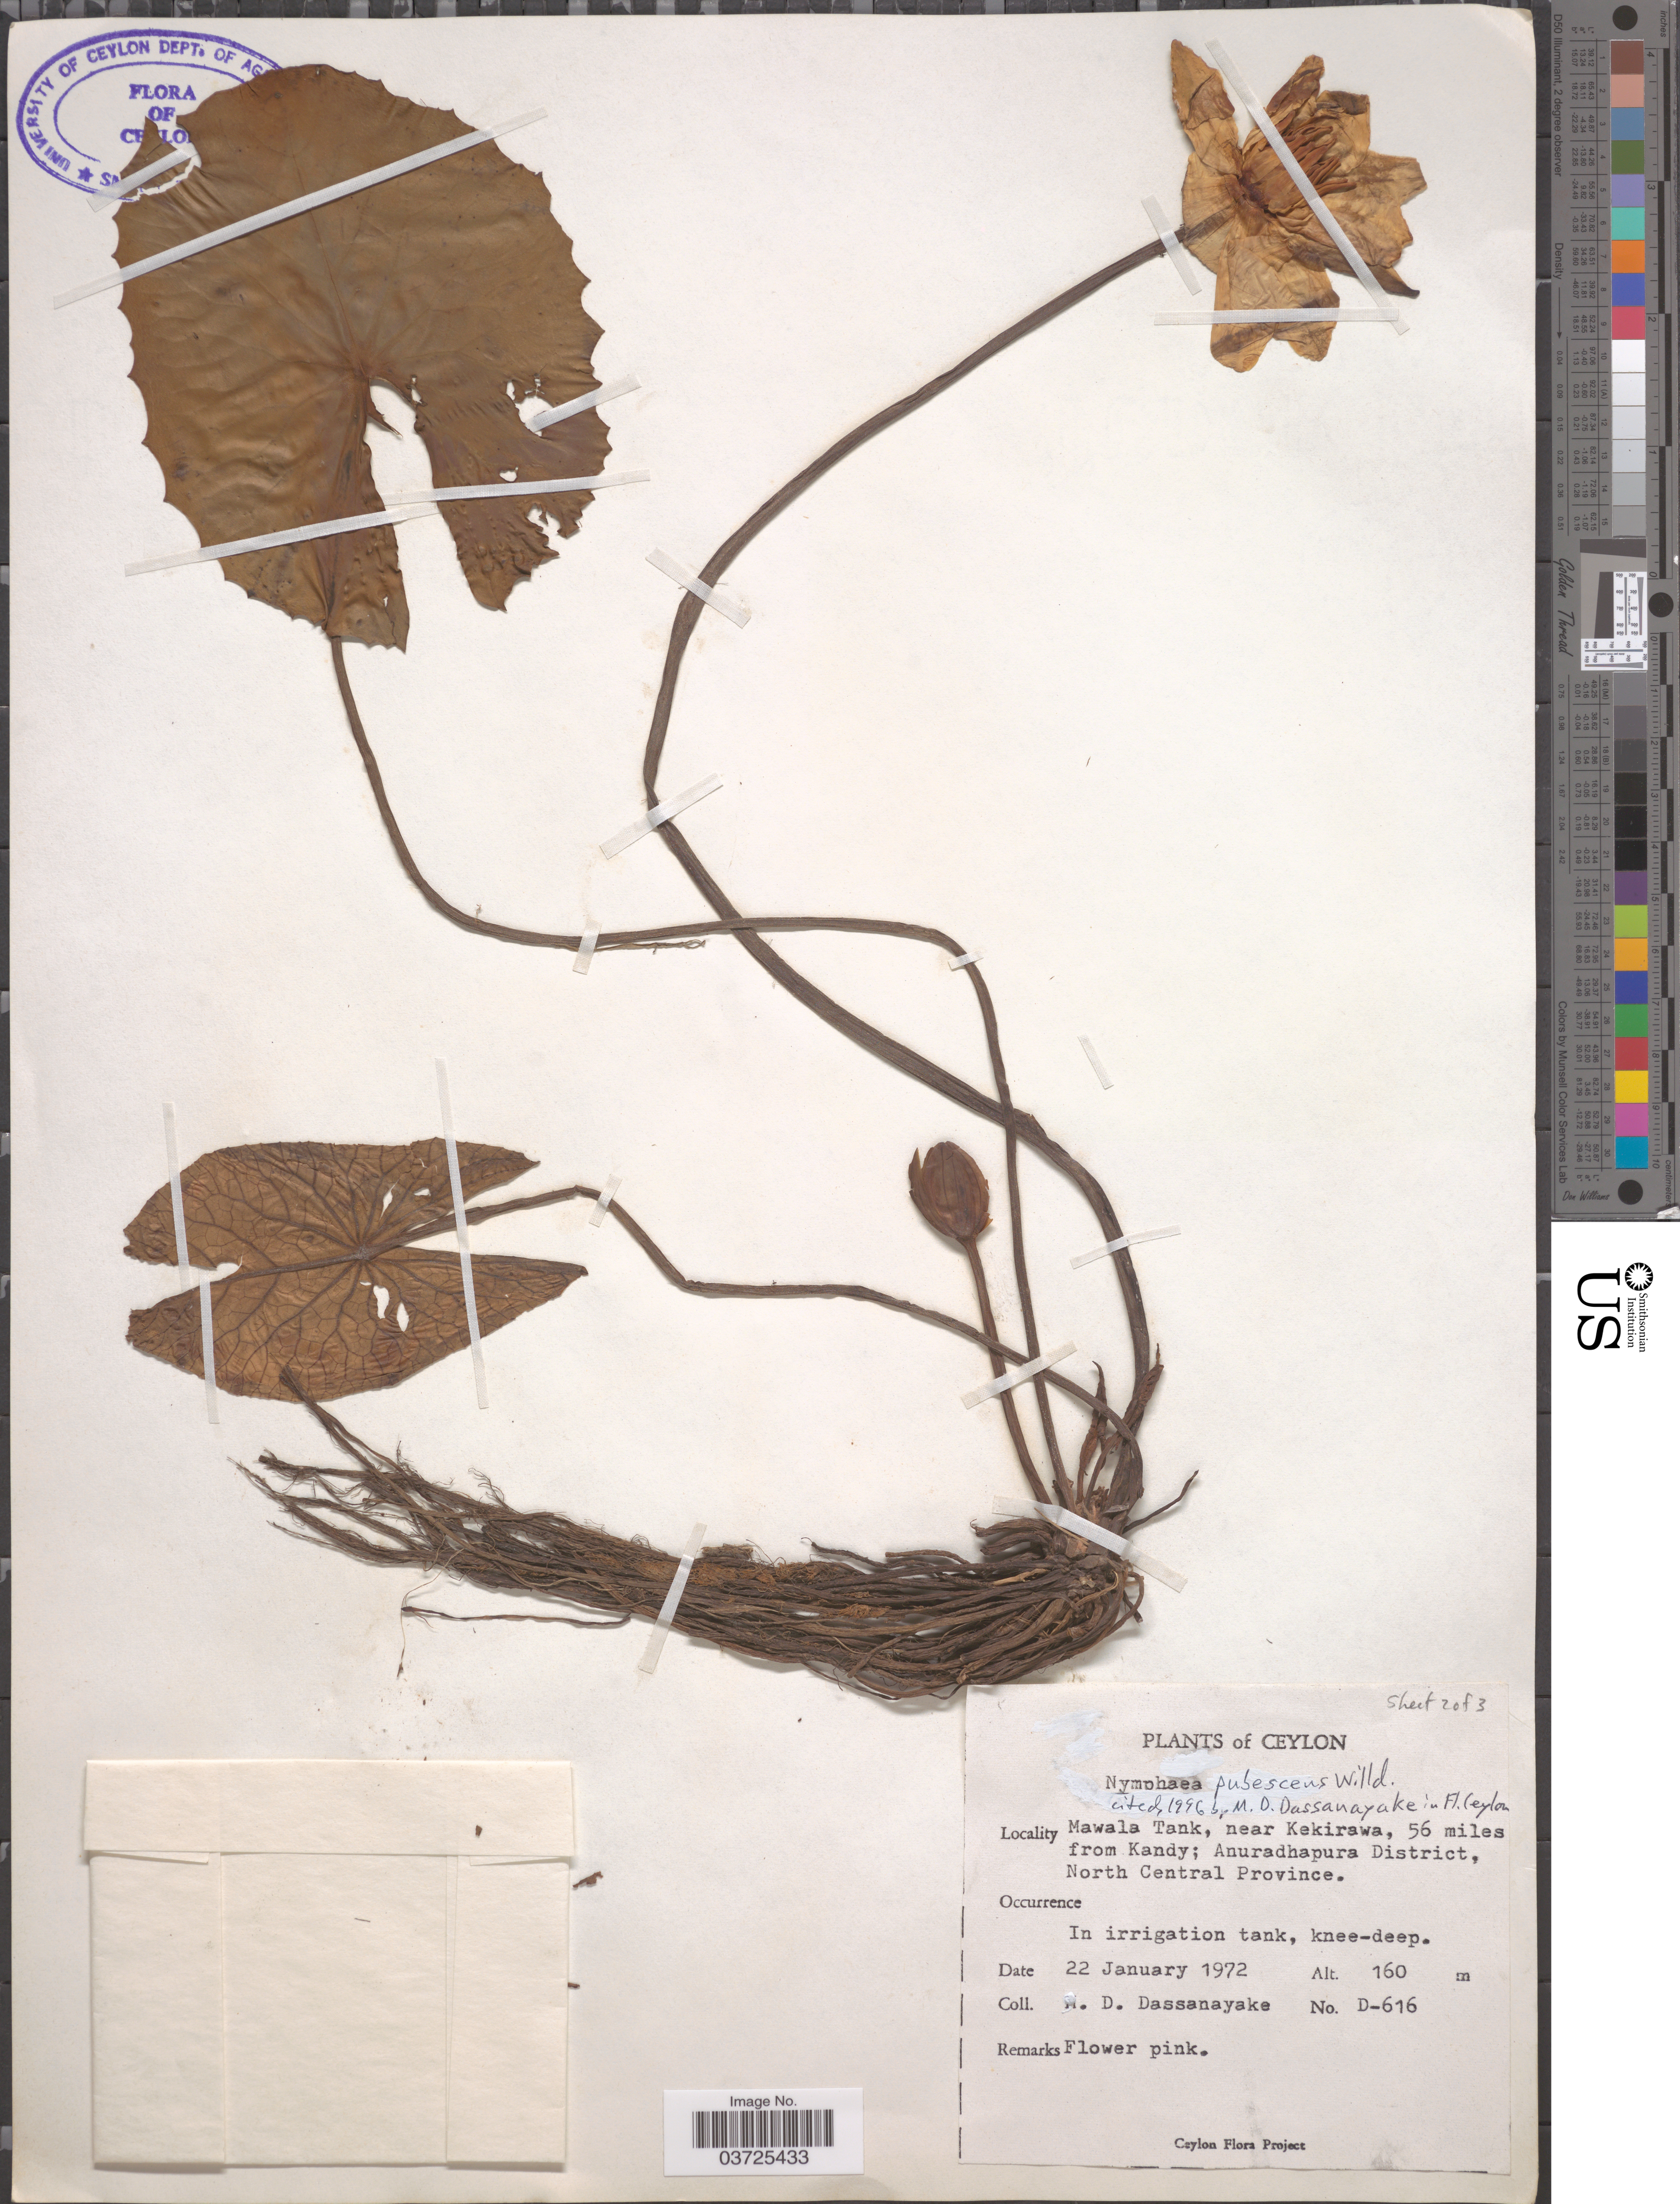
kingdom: Plantae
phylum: Tracheophyta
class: Magnoliopsida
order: Nymphaeales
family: Nymphaeaceae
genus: Nymphaea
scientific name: Nymphaea pubescens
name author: Willd.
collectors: M. D. Dassanayake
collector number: D-616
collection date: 1972-01-22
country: Sri Lanka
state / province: North Central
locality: Ceylon. Mawala Tank, near Kekirawa, 56 miles from Kandy; Anuradhapura District.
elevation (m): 160